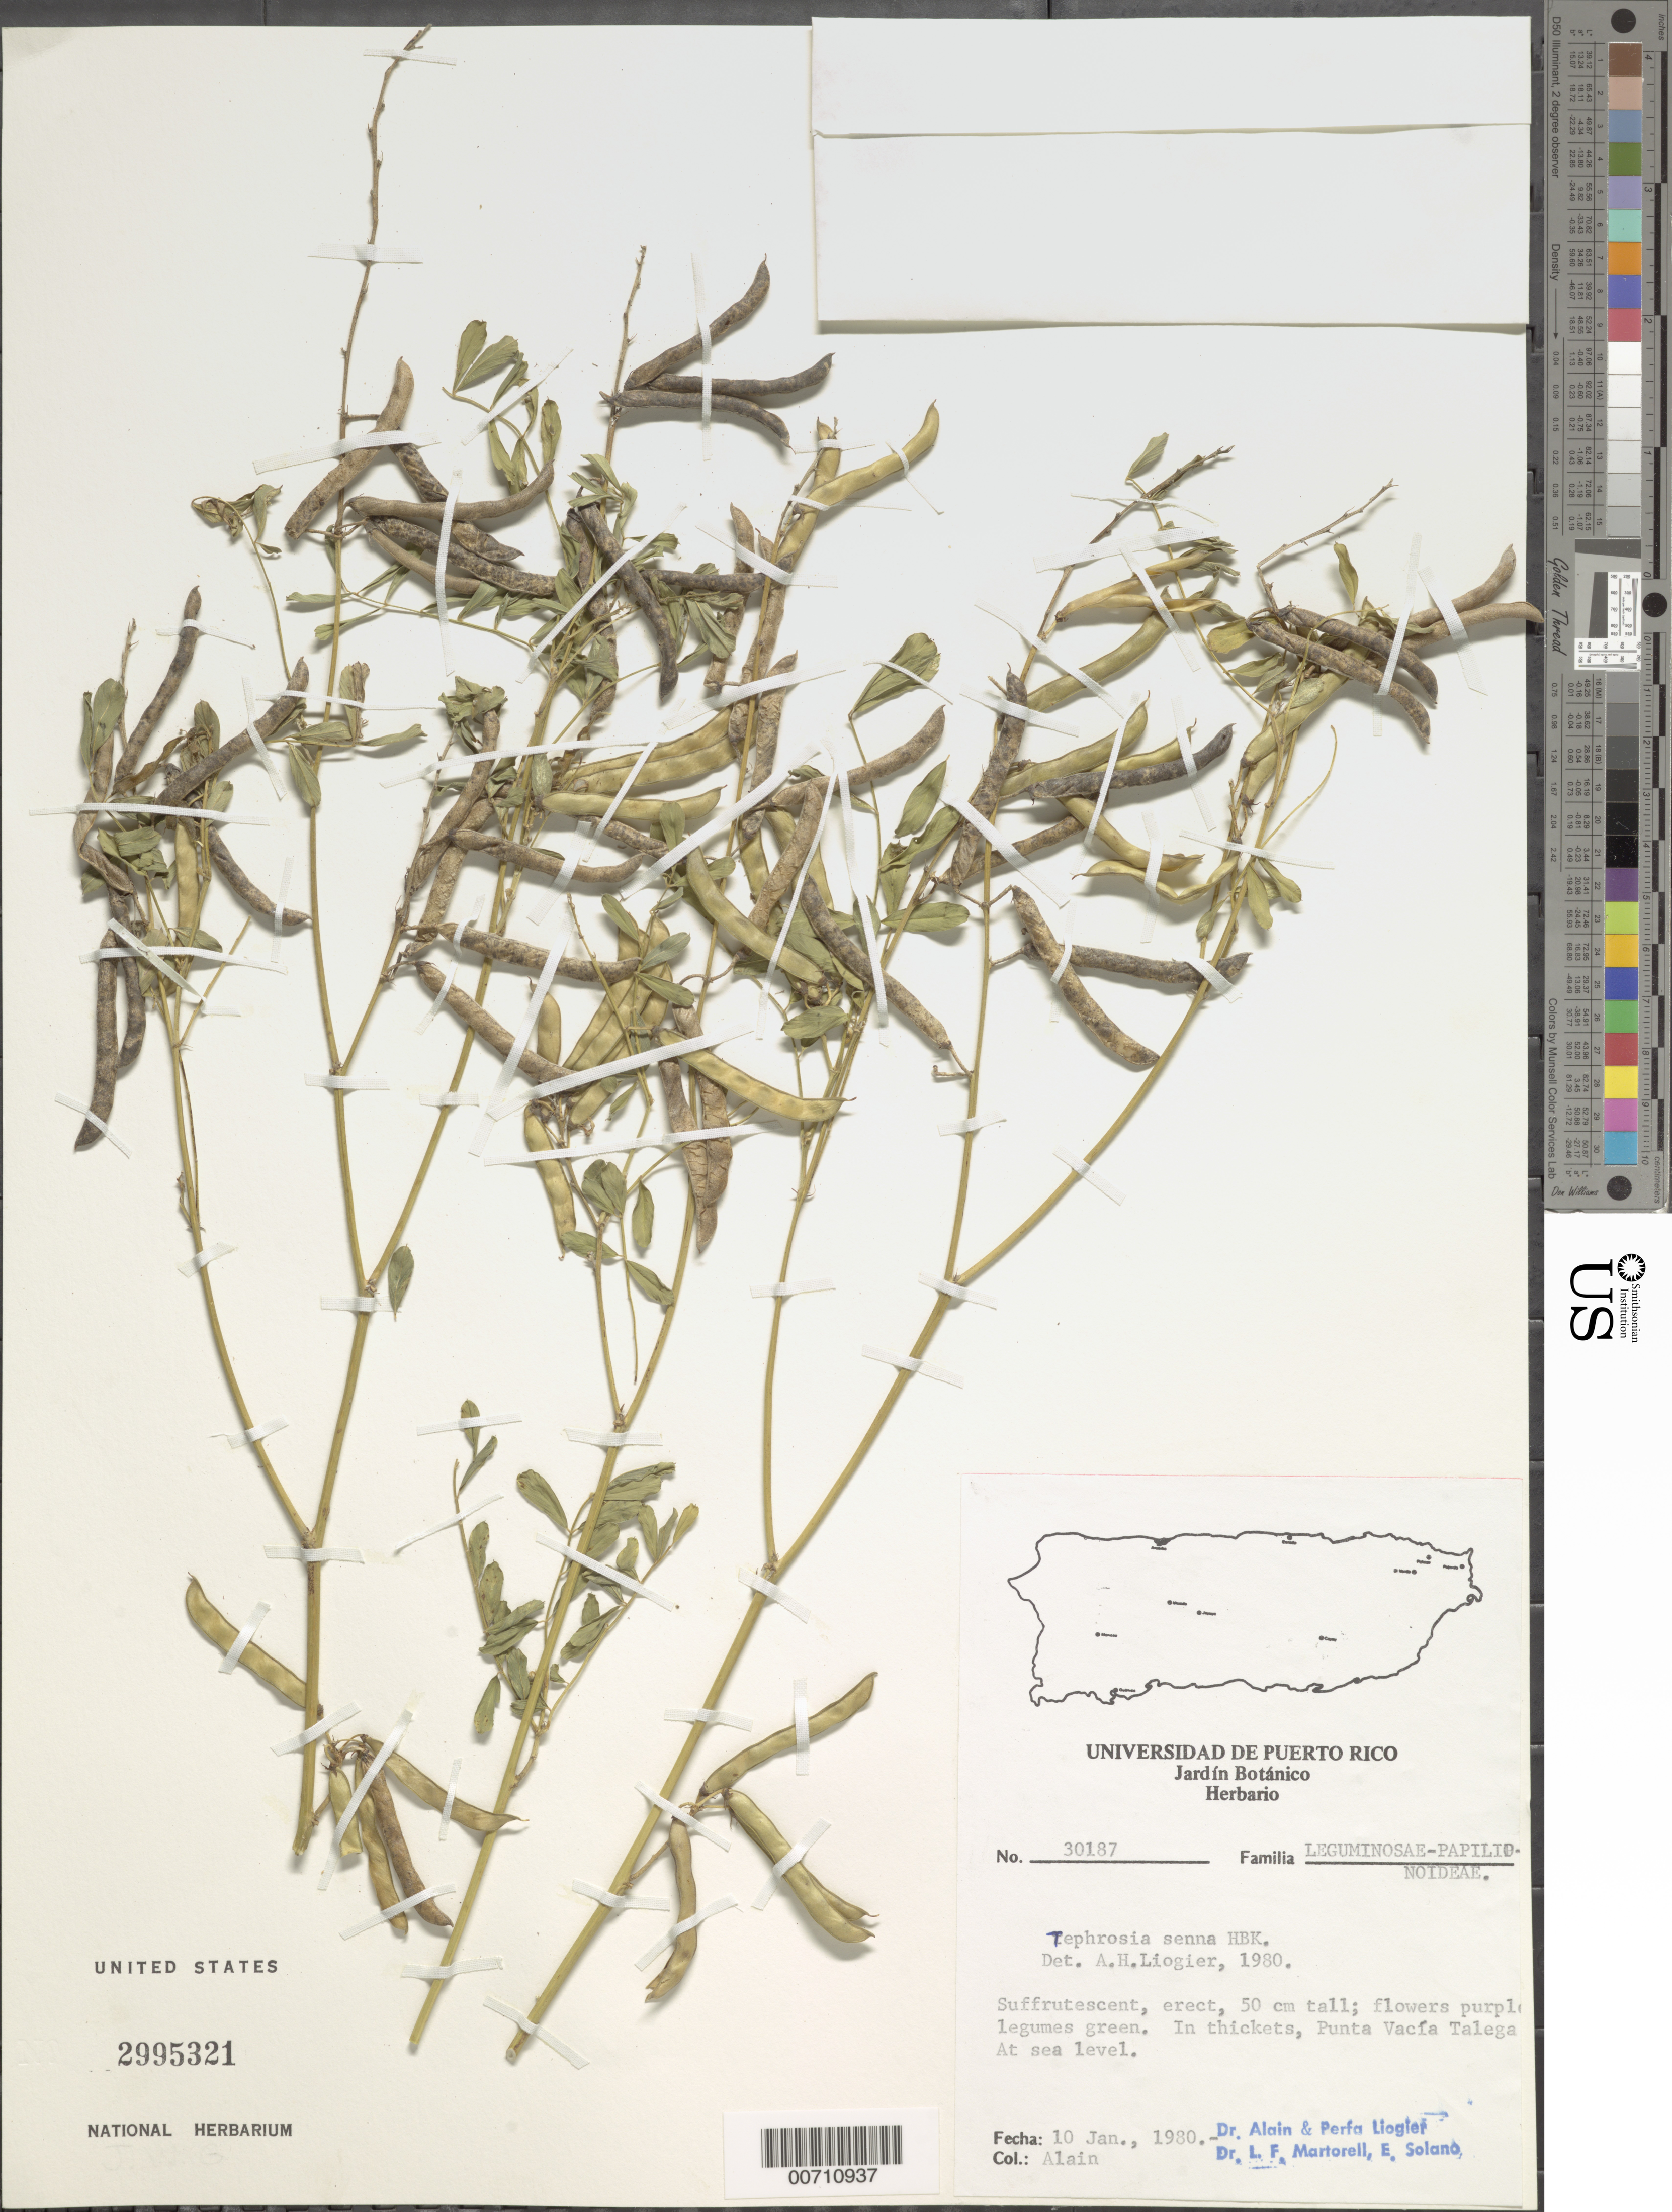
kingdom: Plantae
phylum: Tracheophyta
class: Magnoliopsida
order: Fabales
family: Fabaceae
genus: Tephrosia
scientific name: Tephrosia senna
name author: Kunth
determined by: Liogier, Alain H.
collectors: A. H. Liogier, M. P. Liogier, L. Martorell & E. Solano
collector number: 30187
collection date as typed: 10 Jan 1980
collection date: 1980-01-10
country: Puerto Rico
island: Greater Antilles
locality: Punta Vacia Talega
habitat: In thickets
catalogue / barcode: US 2995321